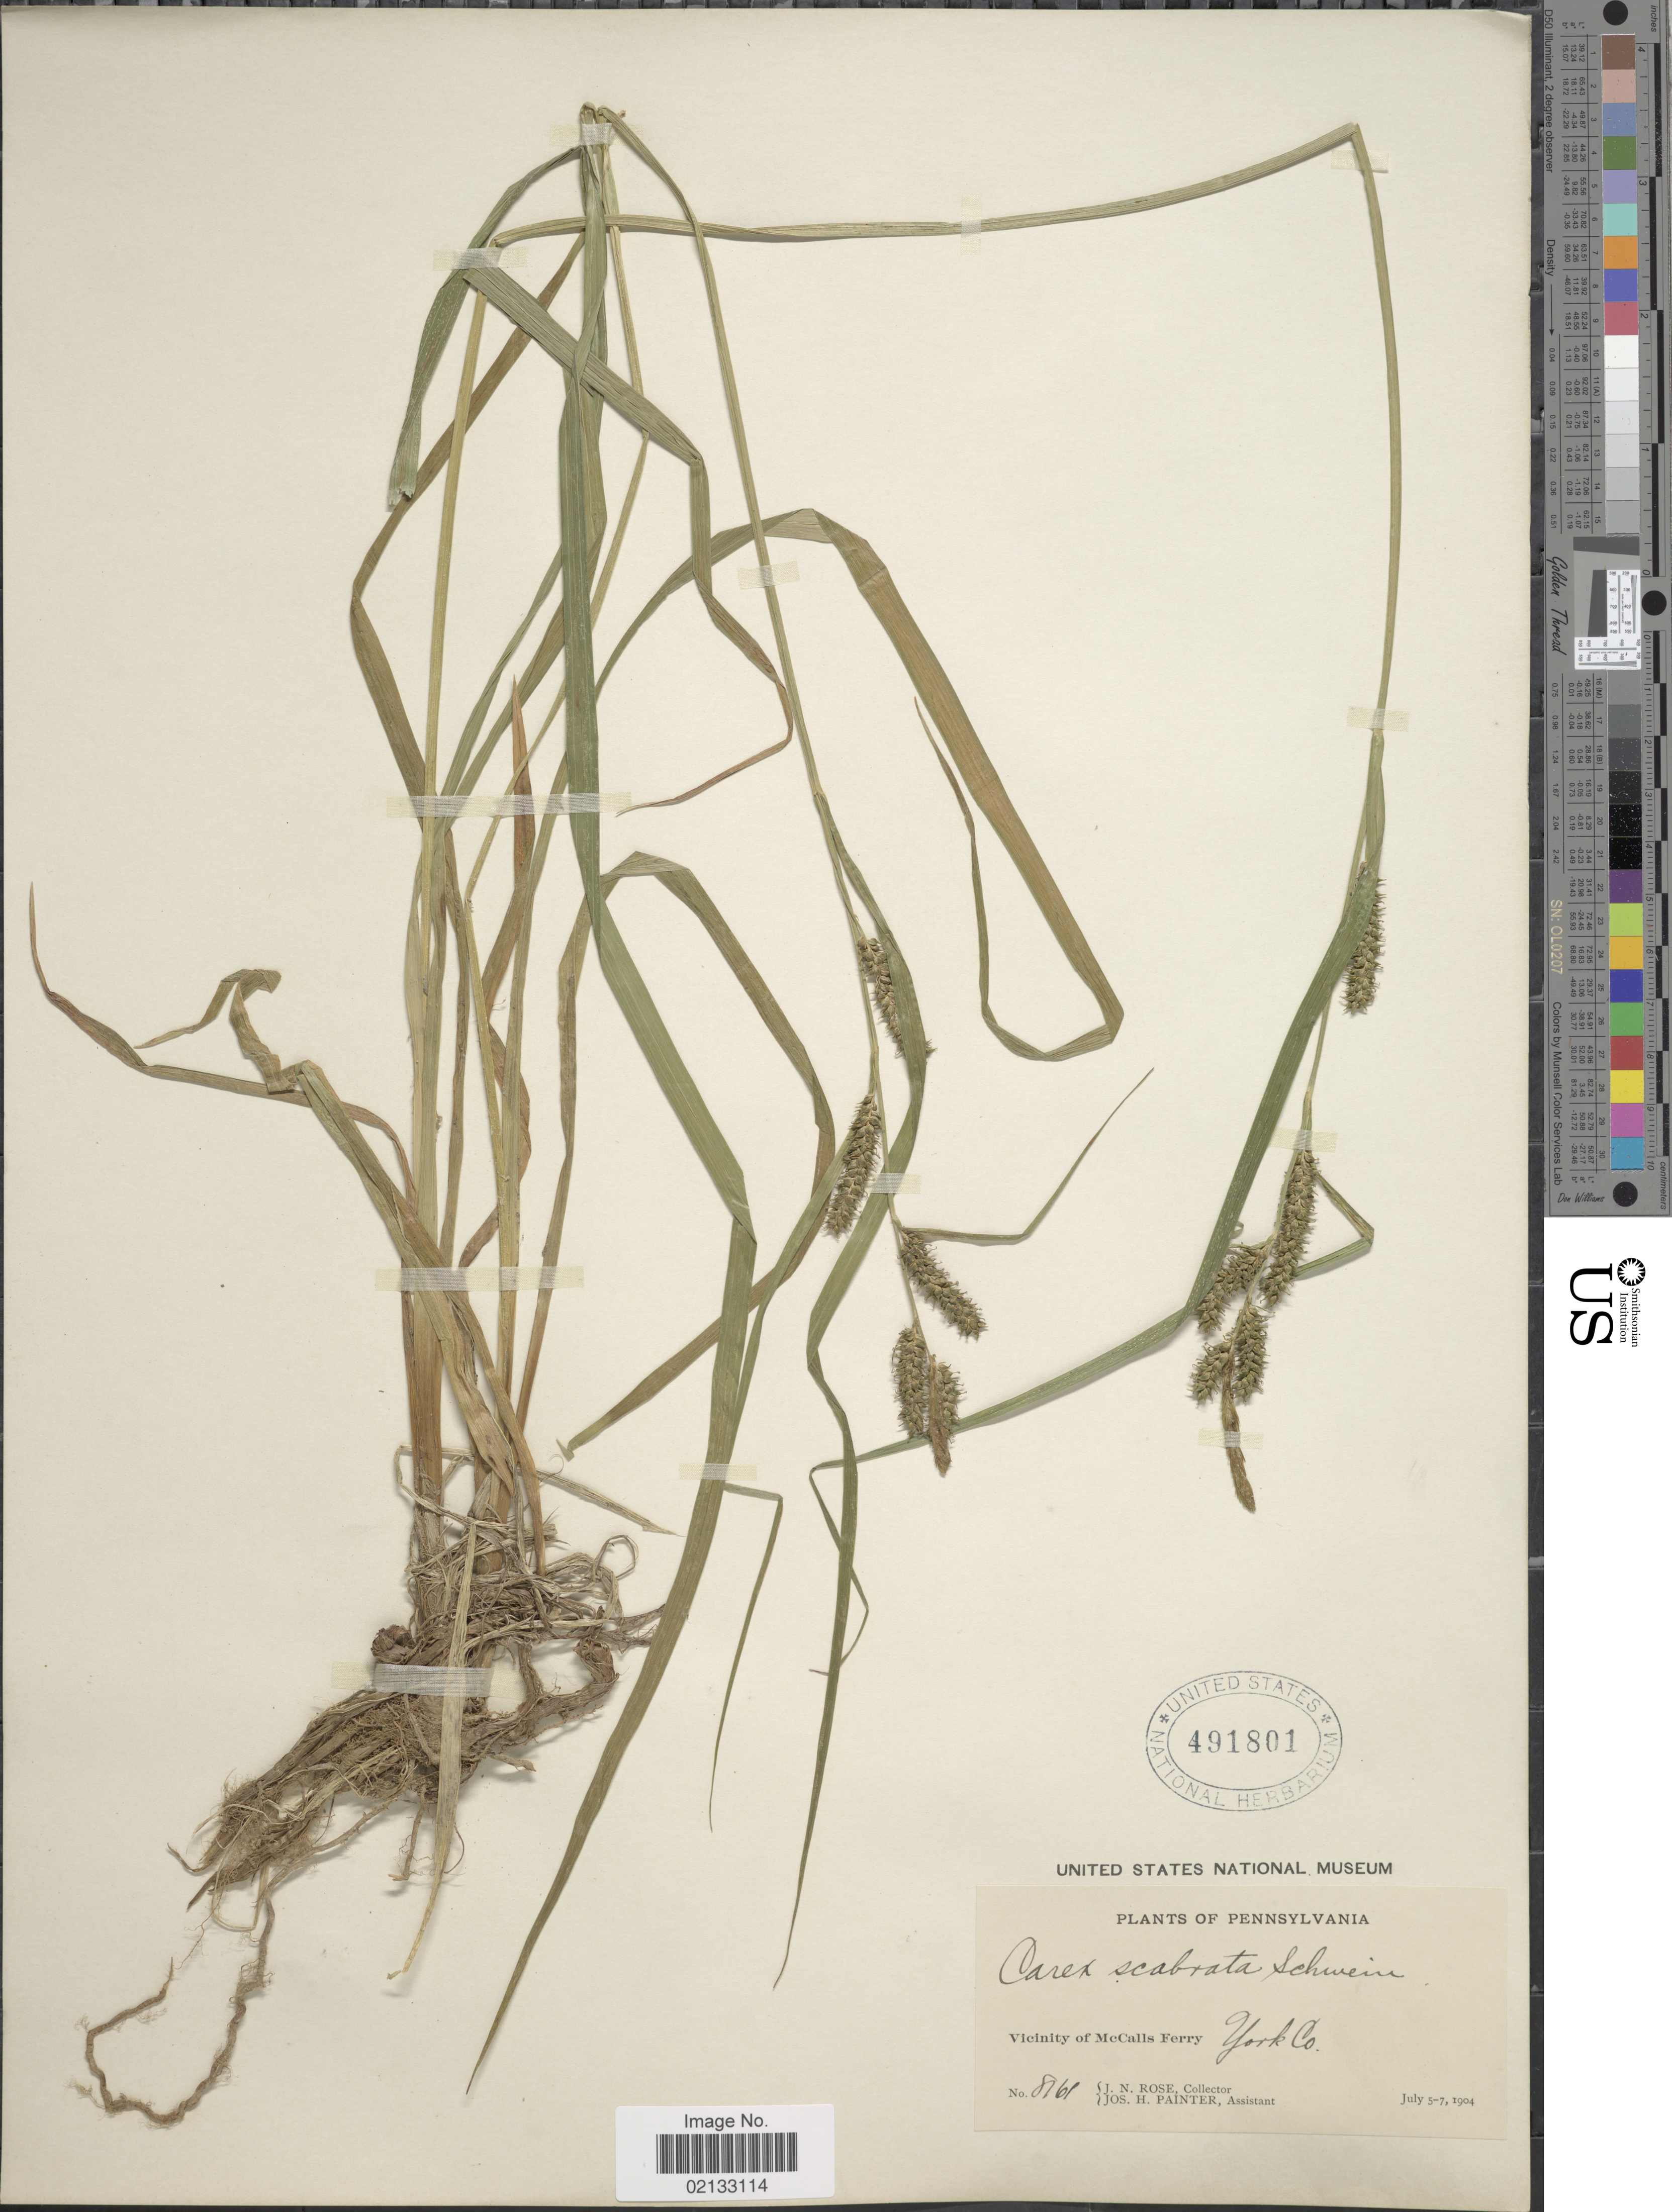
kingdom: Plantae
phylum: Tracheophyta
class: Liliopsida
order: Poales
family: Cyperaceae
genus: Carex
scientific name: Carex scabrata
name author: Schwein.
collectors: J. N. Rose & J. H. Painter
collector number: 8161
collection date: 1904-07-05/1904-07-07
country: United States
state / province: Pennsylvania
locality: Vicinity of McCalls Ferry. York Co.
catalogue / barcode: US 491801